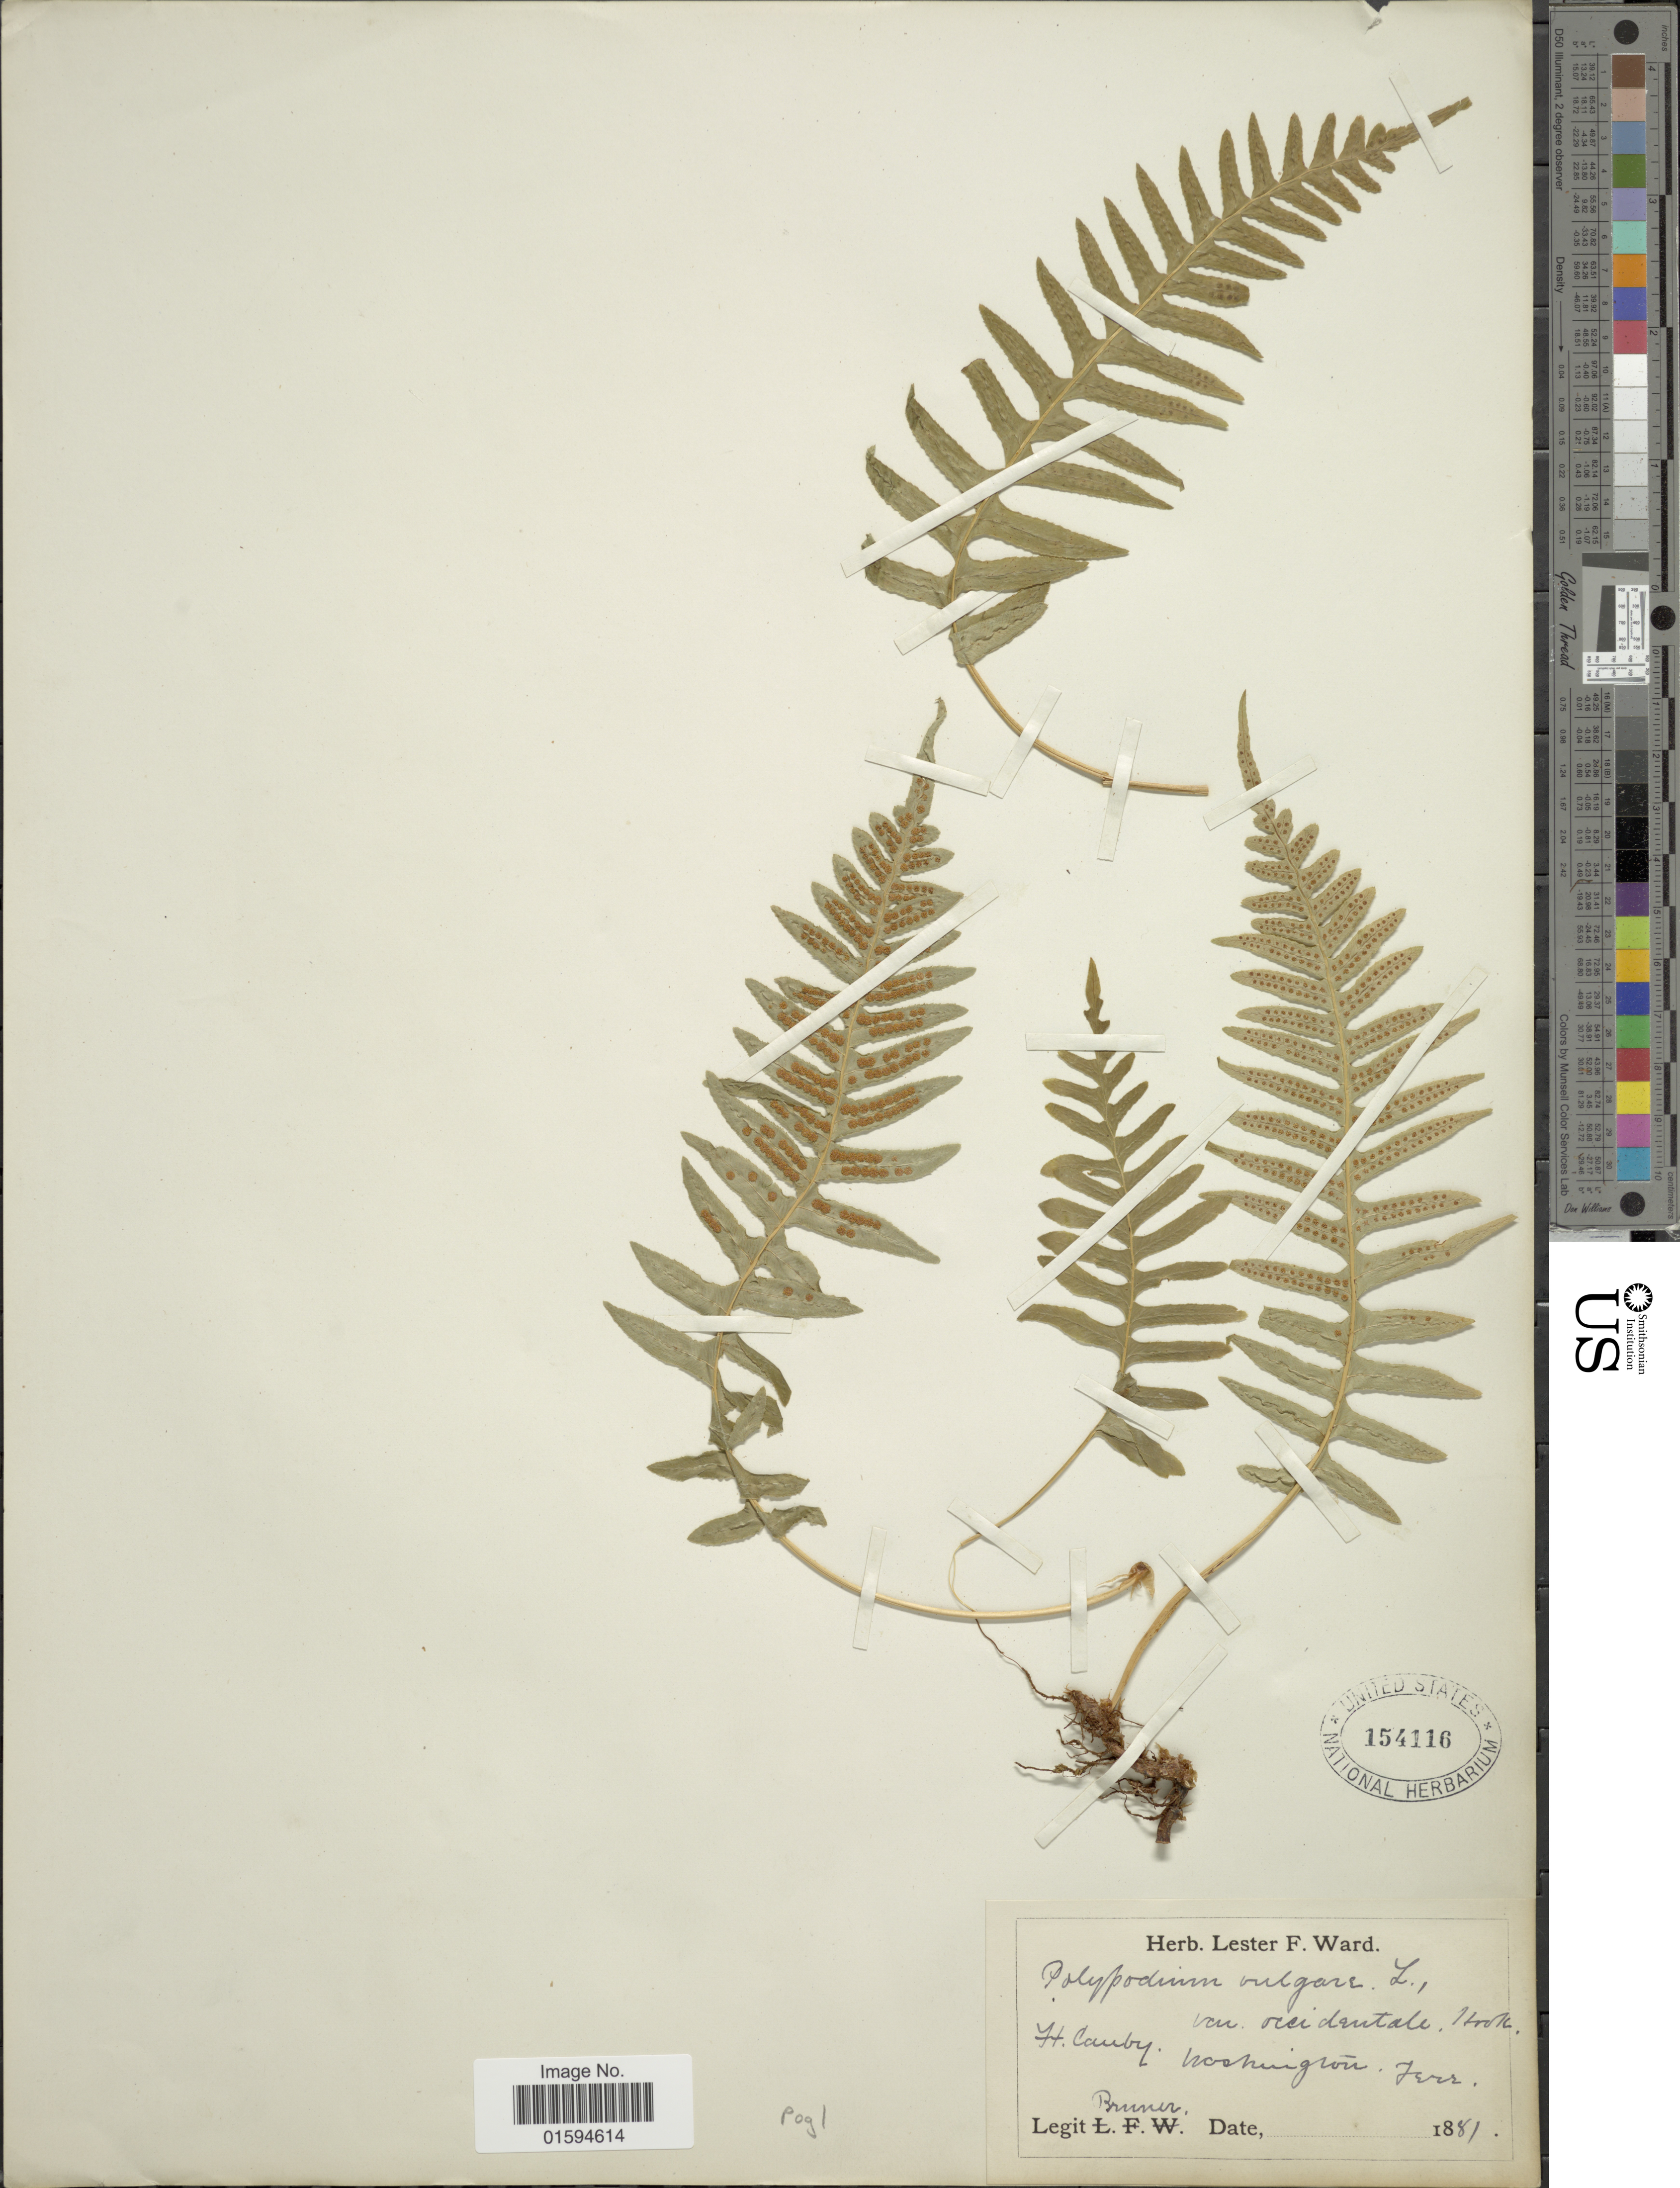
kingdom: Plantae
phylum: Tracheophyta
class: Polypodiopsida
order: Polypodiales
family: Polypodiaceae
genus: Polypodium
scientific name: Polypodium glycyrrhiza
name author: D.C. Eaton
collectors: Bruner, --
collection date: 1881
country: United States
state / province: Washington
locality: H. Canby.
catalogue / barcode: US 154116